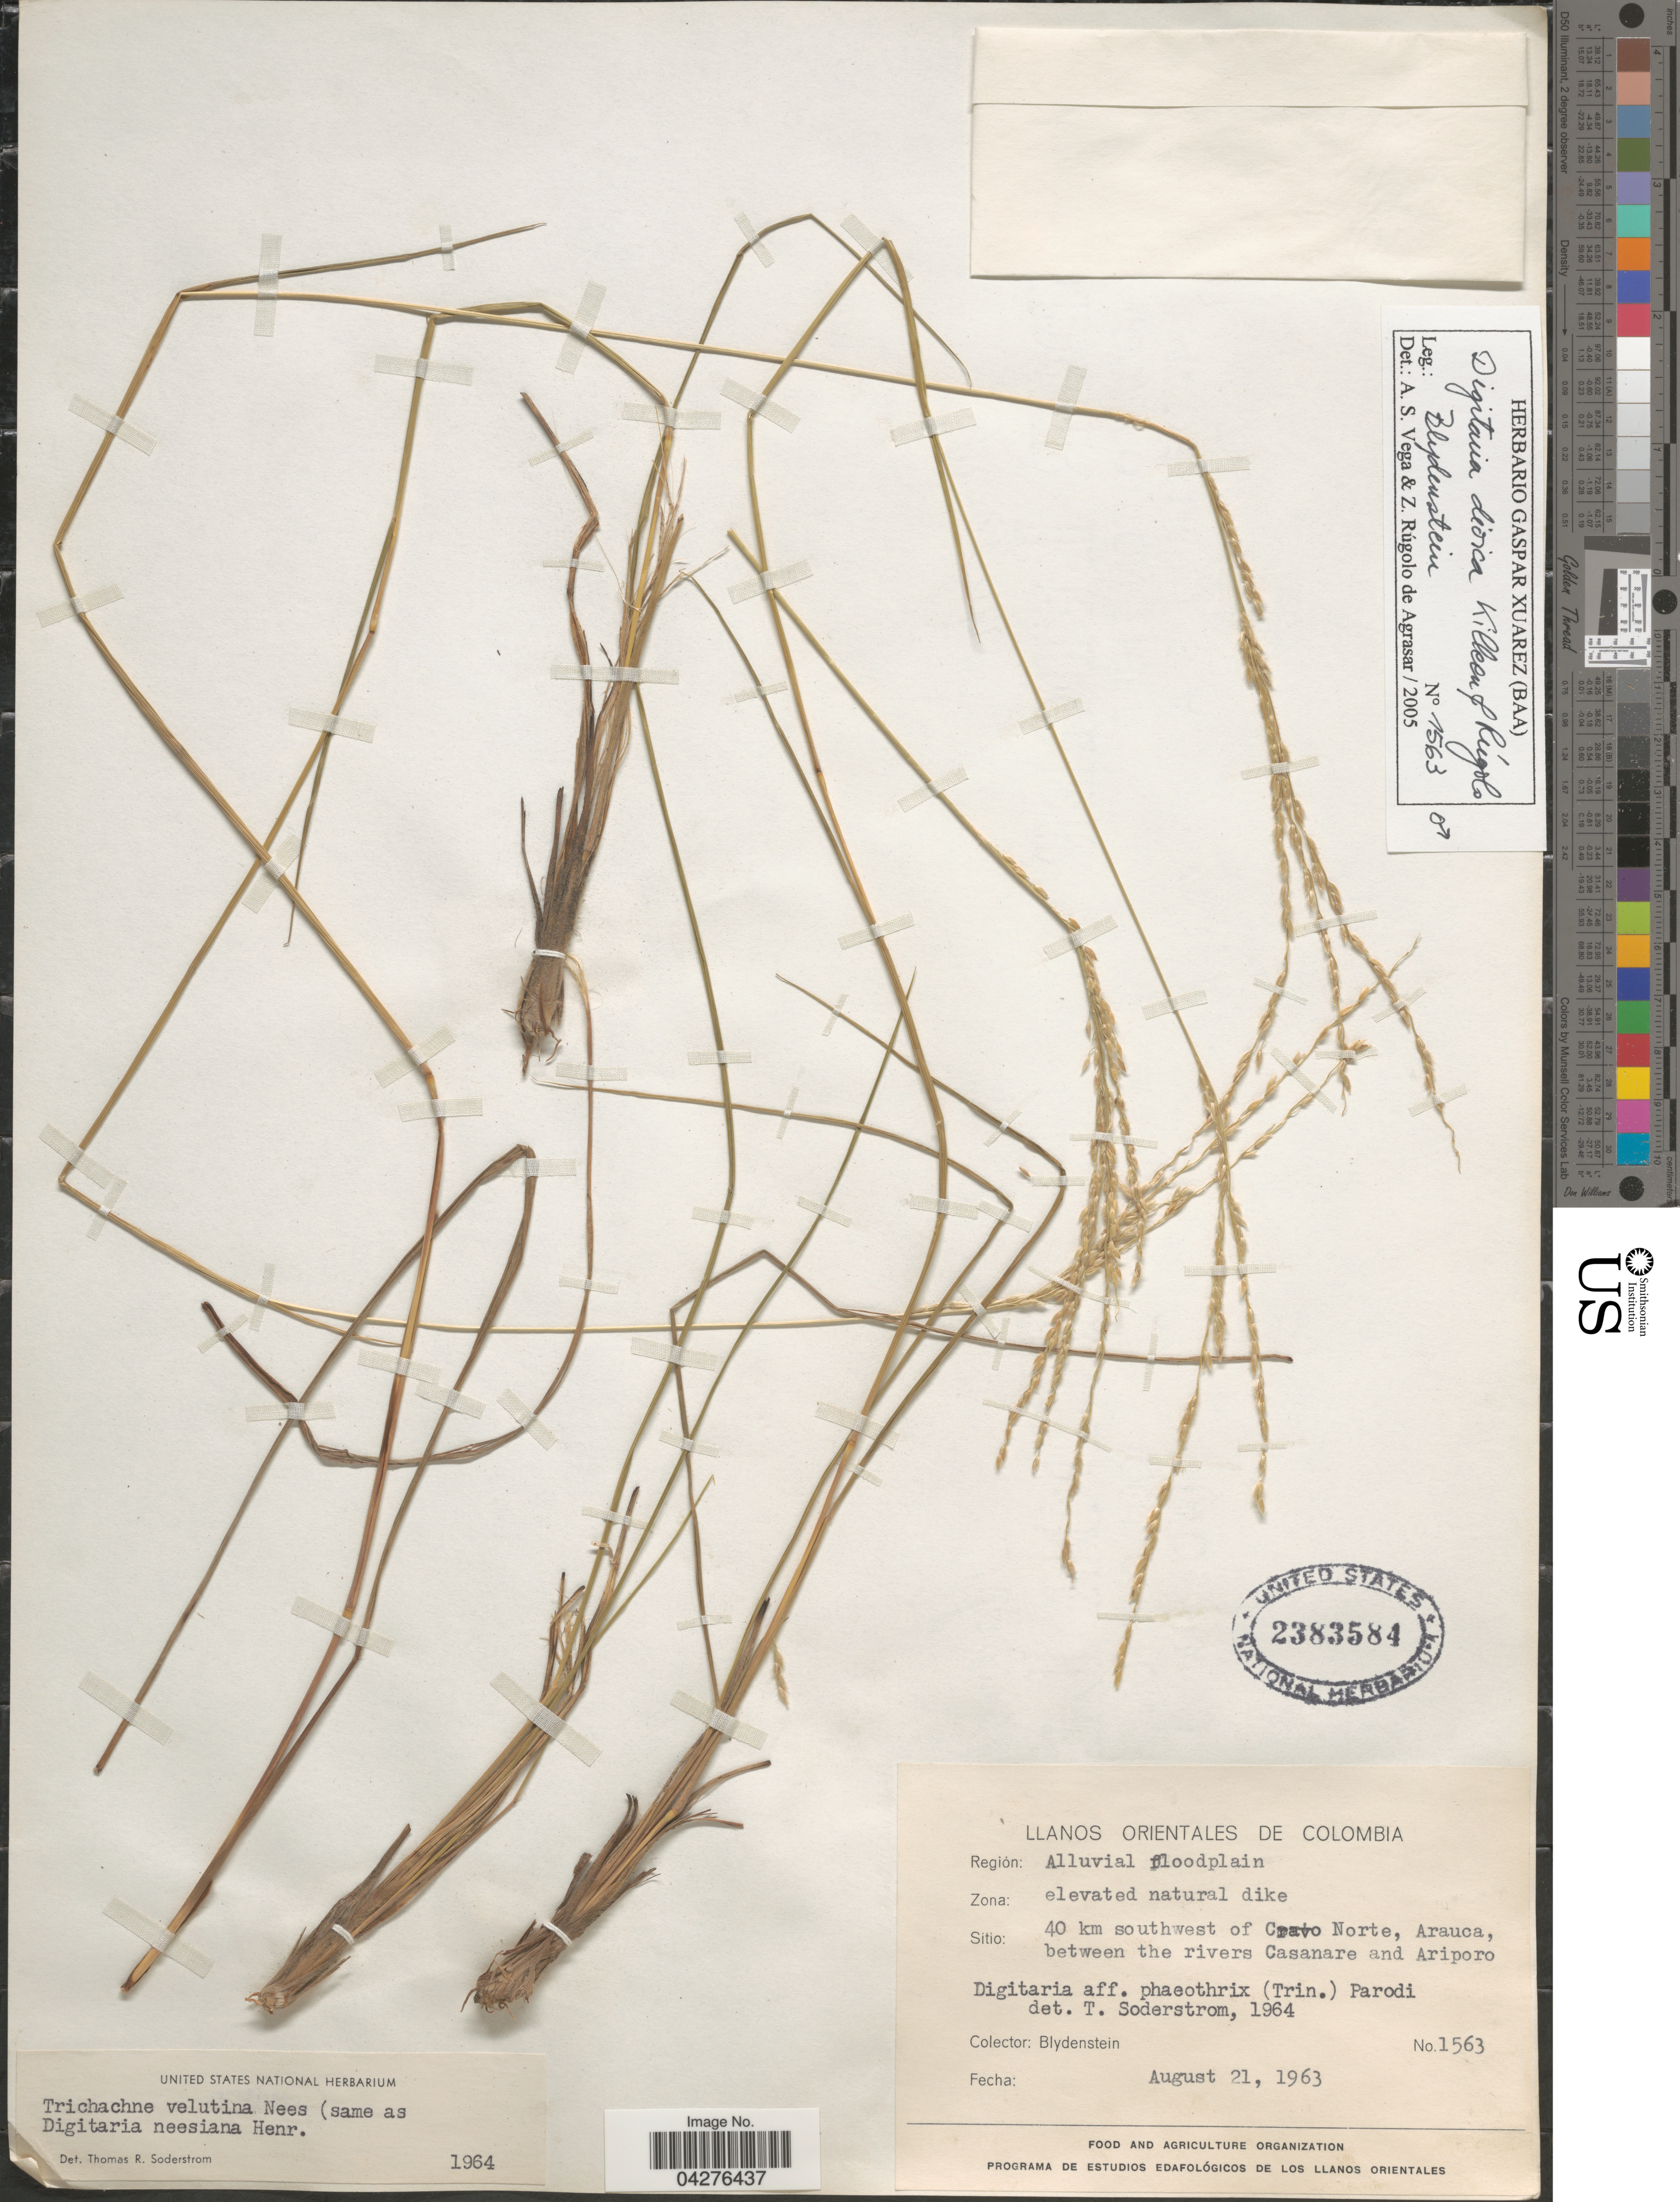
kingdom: Plantae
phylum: Tracheophyta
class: Liliopsida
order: Poales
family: Poaceae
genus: Digitaria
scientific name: Digitaria dioica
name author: T. Killeen & Rúgolo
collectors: Blydenstein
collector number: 1563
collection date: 1963-08-21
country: Colombia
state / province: Arauca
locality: Llanos Orientales. Región: Alluvial floodplain. Zona: elevated natural dike. 40 km southwest of Cravo Norte, between the rivers Casanare and Ariporo.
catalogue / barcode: US 2383584